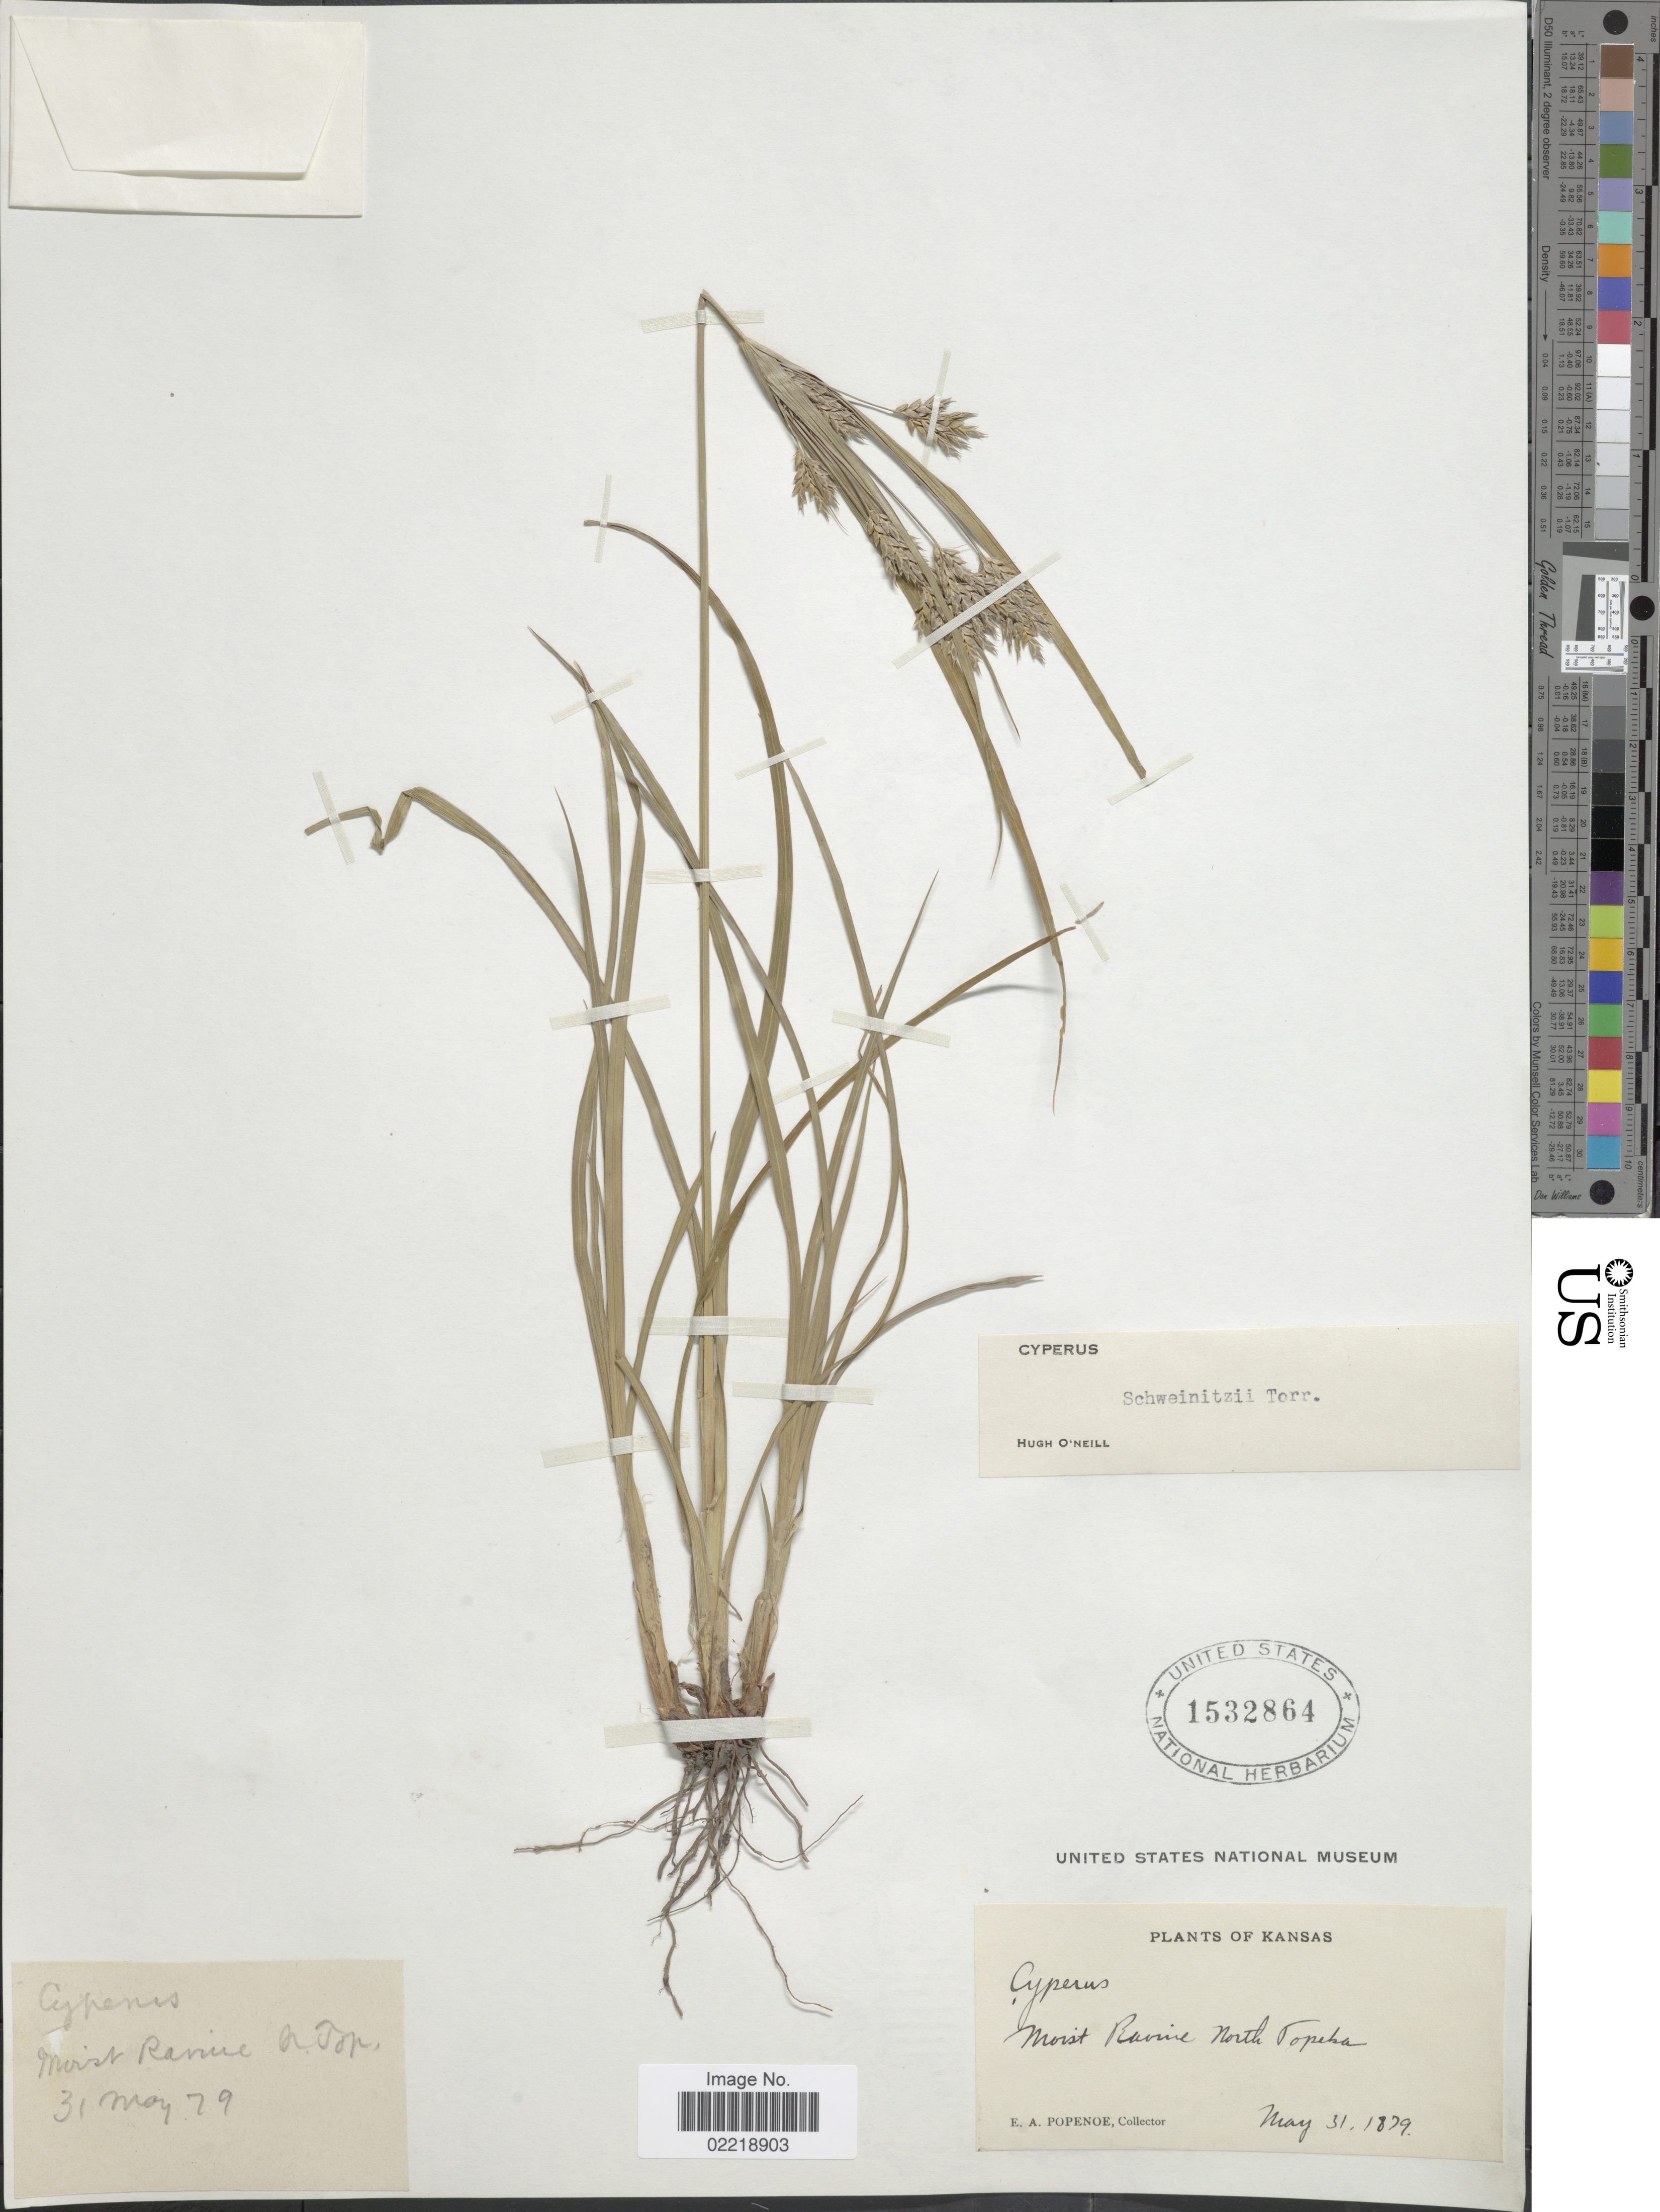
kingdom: Plantae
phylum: Tracheophyta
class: Liliopsida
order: Poales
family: Cyperaceae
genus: Cyperus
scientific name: Cyperus schweinitzii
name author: Torr.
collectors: E. A. Popenoe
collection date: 1879-05-31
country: United States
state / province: Kansas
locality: Moist Ravine North Topeha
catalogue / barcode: US 1532864